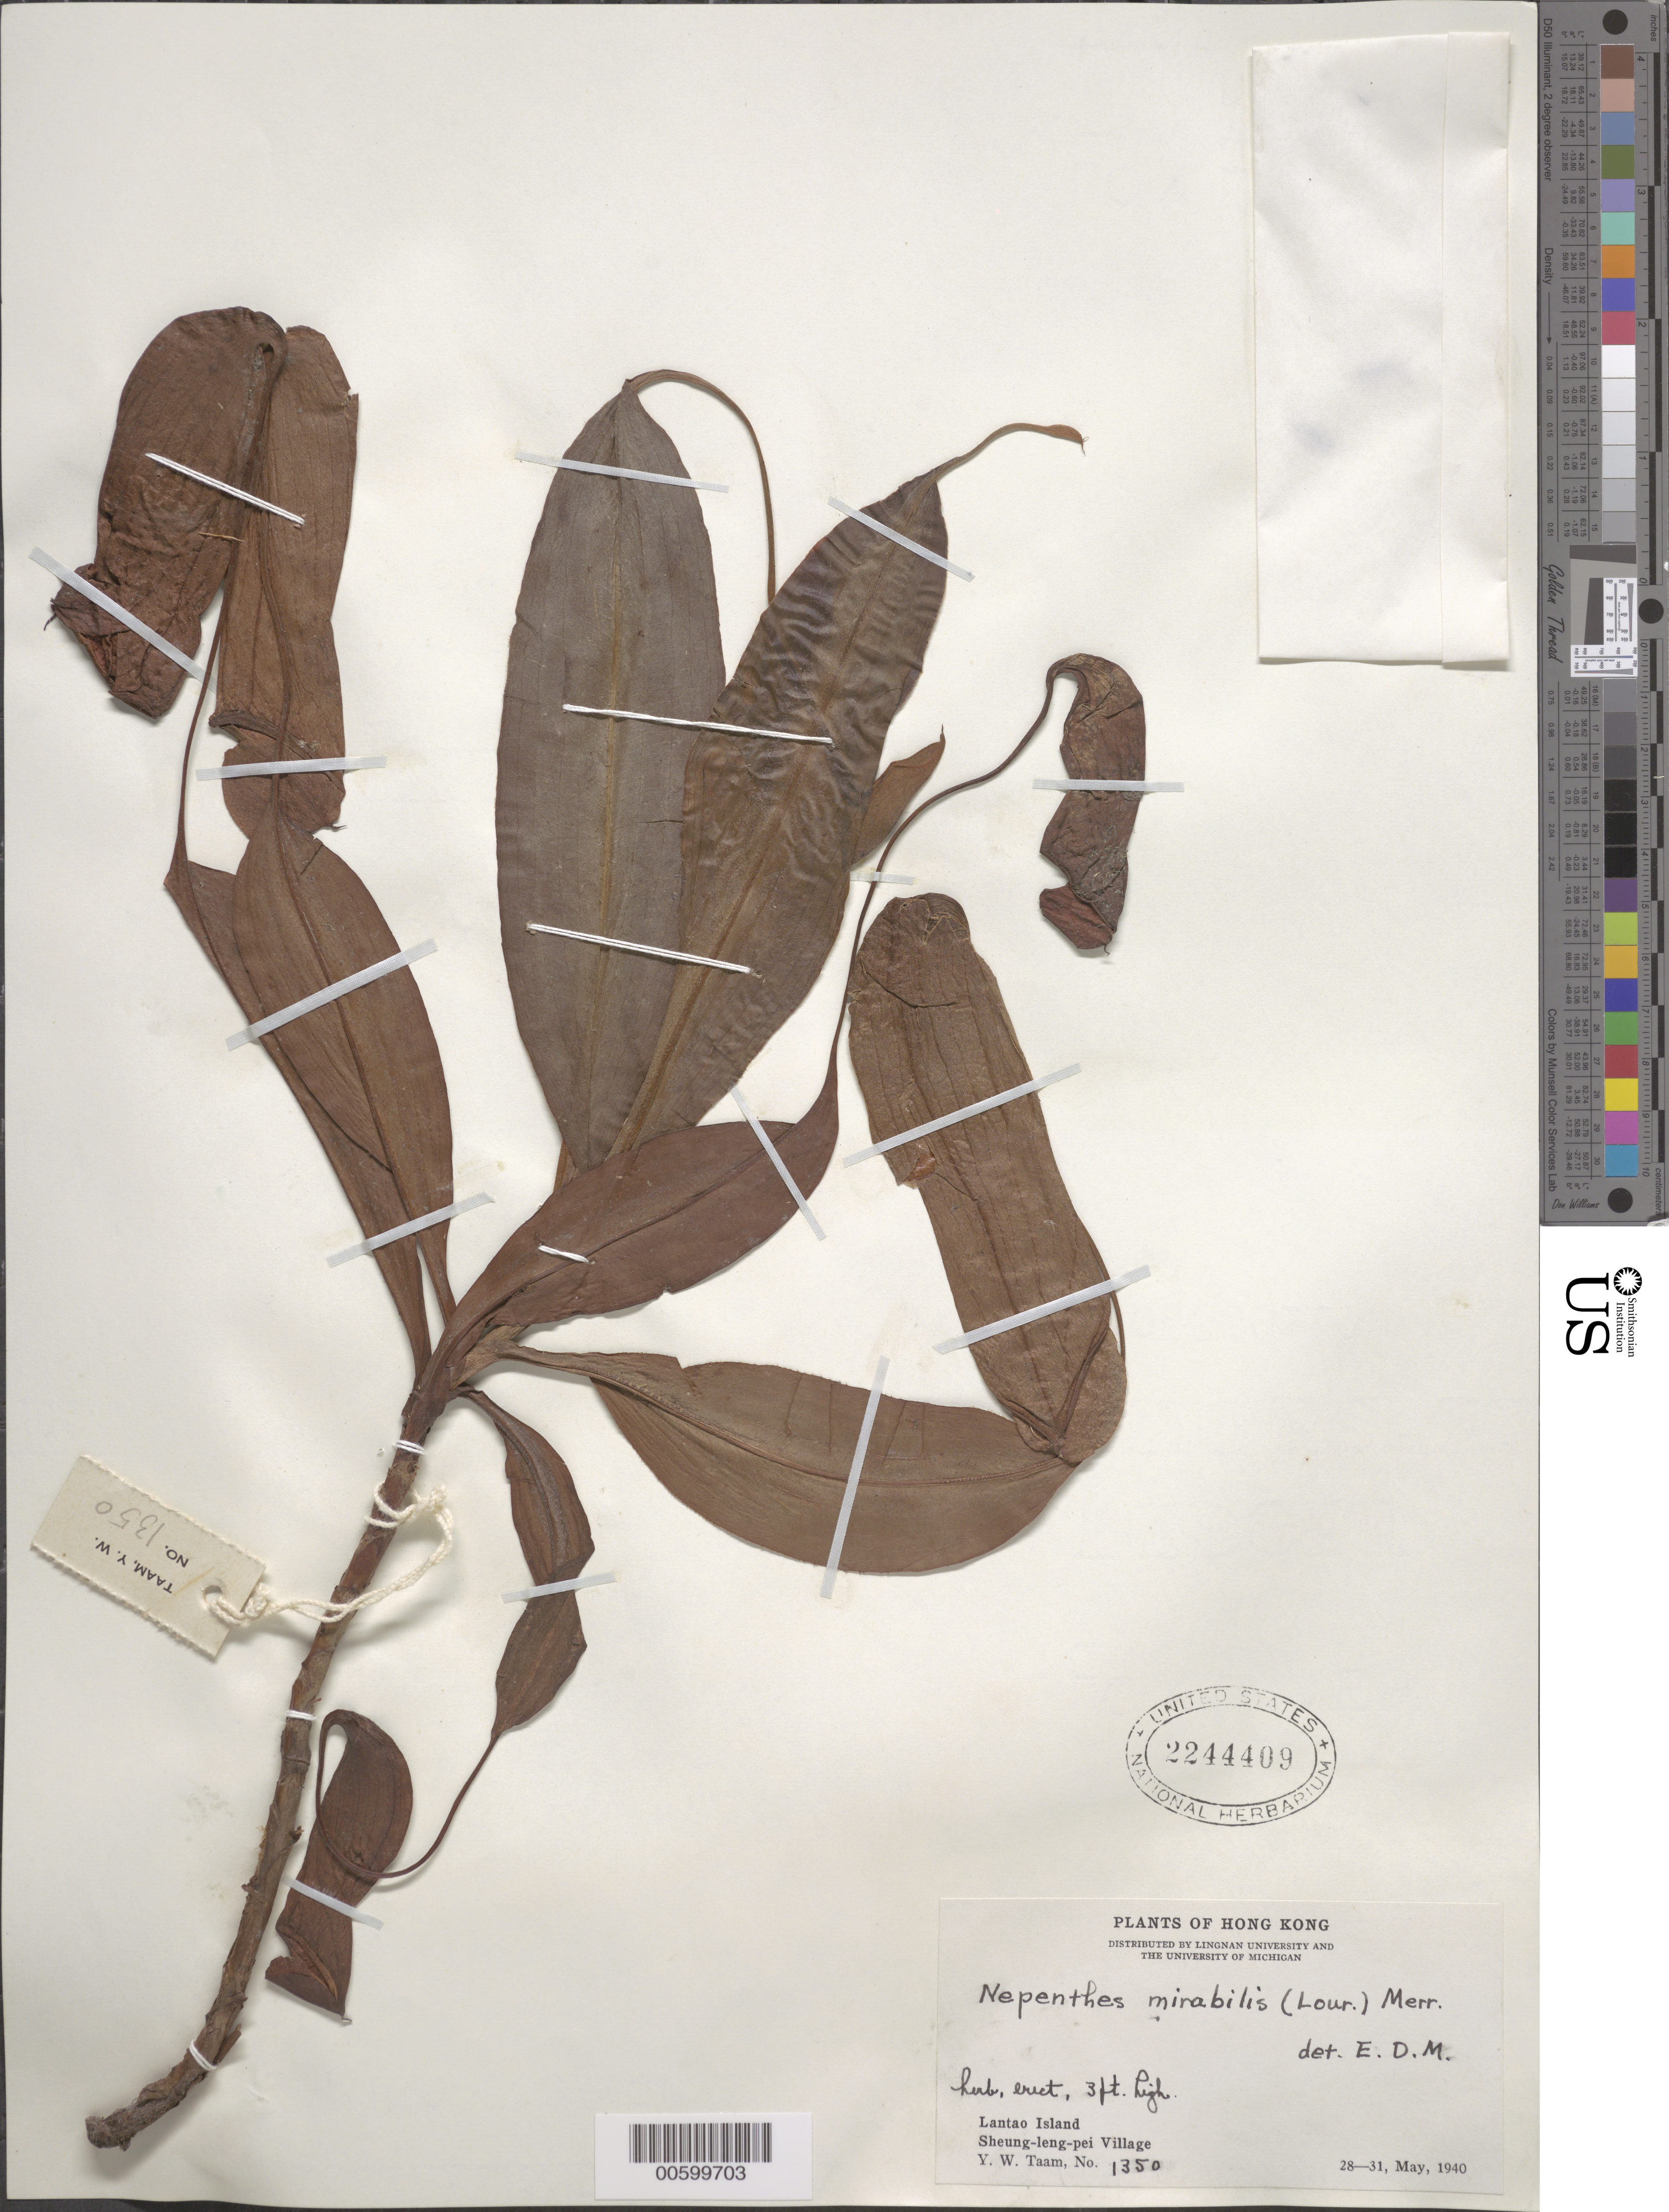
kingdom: Plantae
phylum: Tracheophyta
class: Magnoliopsida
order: Caryophyllales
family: Nepenthaceae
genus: Nepenthes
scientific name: Nepenthes mirabilis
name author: (Lour.) Druce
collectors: Y. W. Taam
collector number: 1350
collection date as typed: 28 May 1940 to 31 May 1940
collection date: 1940-05-28/1940-05-31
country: China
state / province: Hong Kong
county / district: New Territories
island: Lan Tao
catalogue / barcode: US 2244409